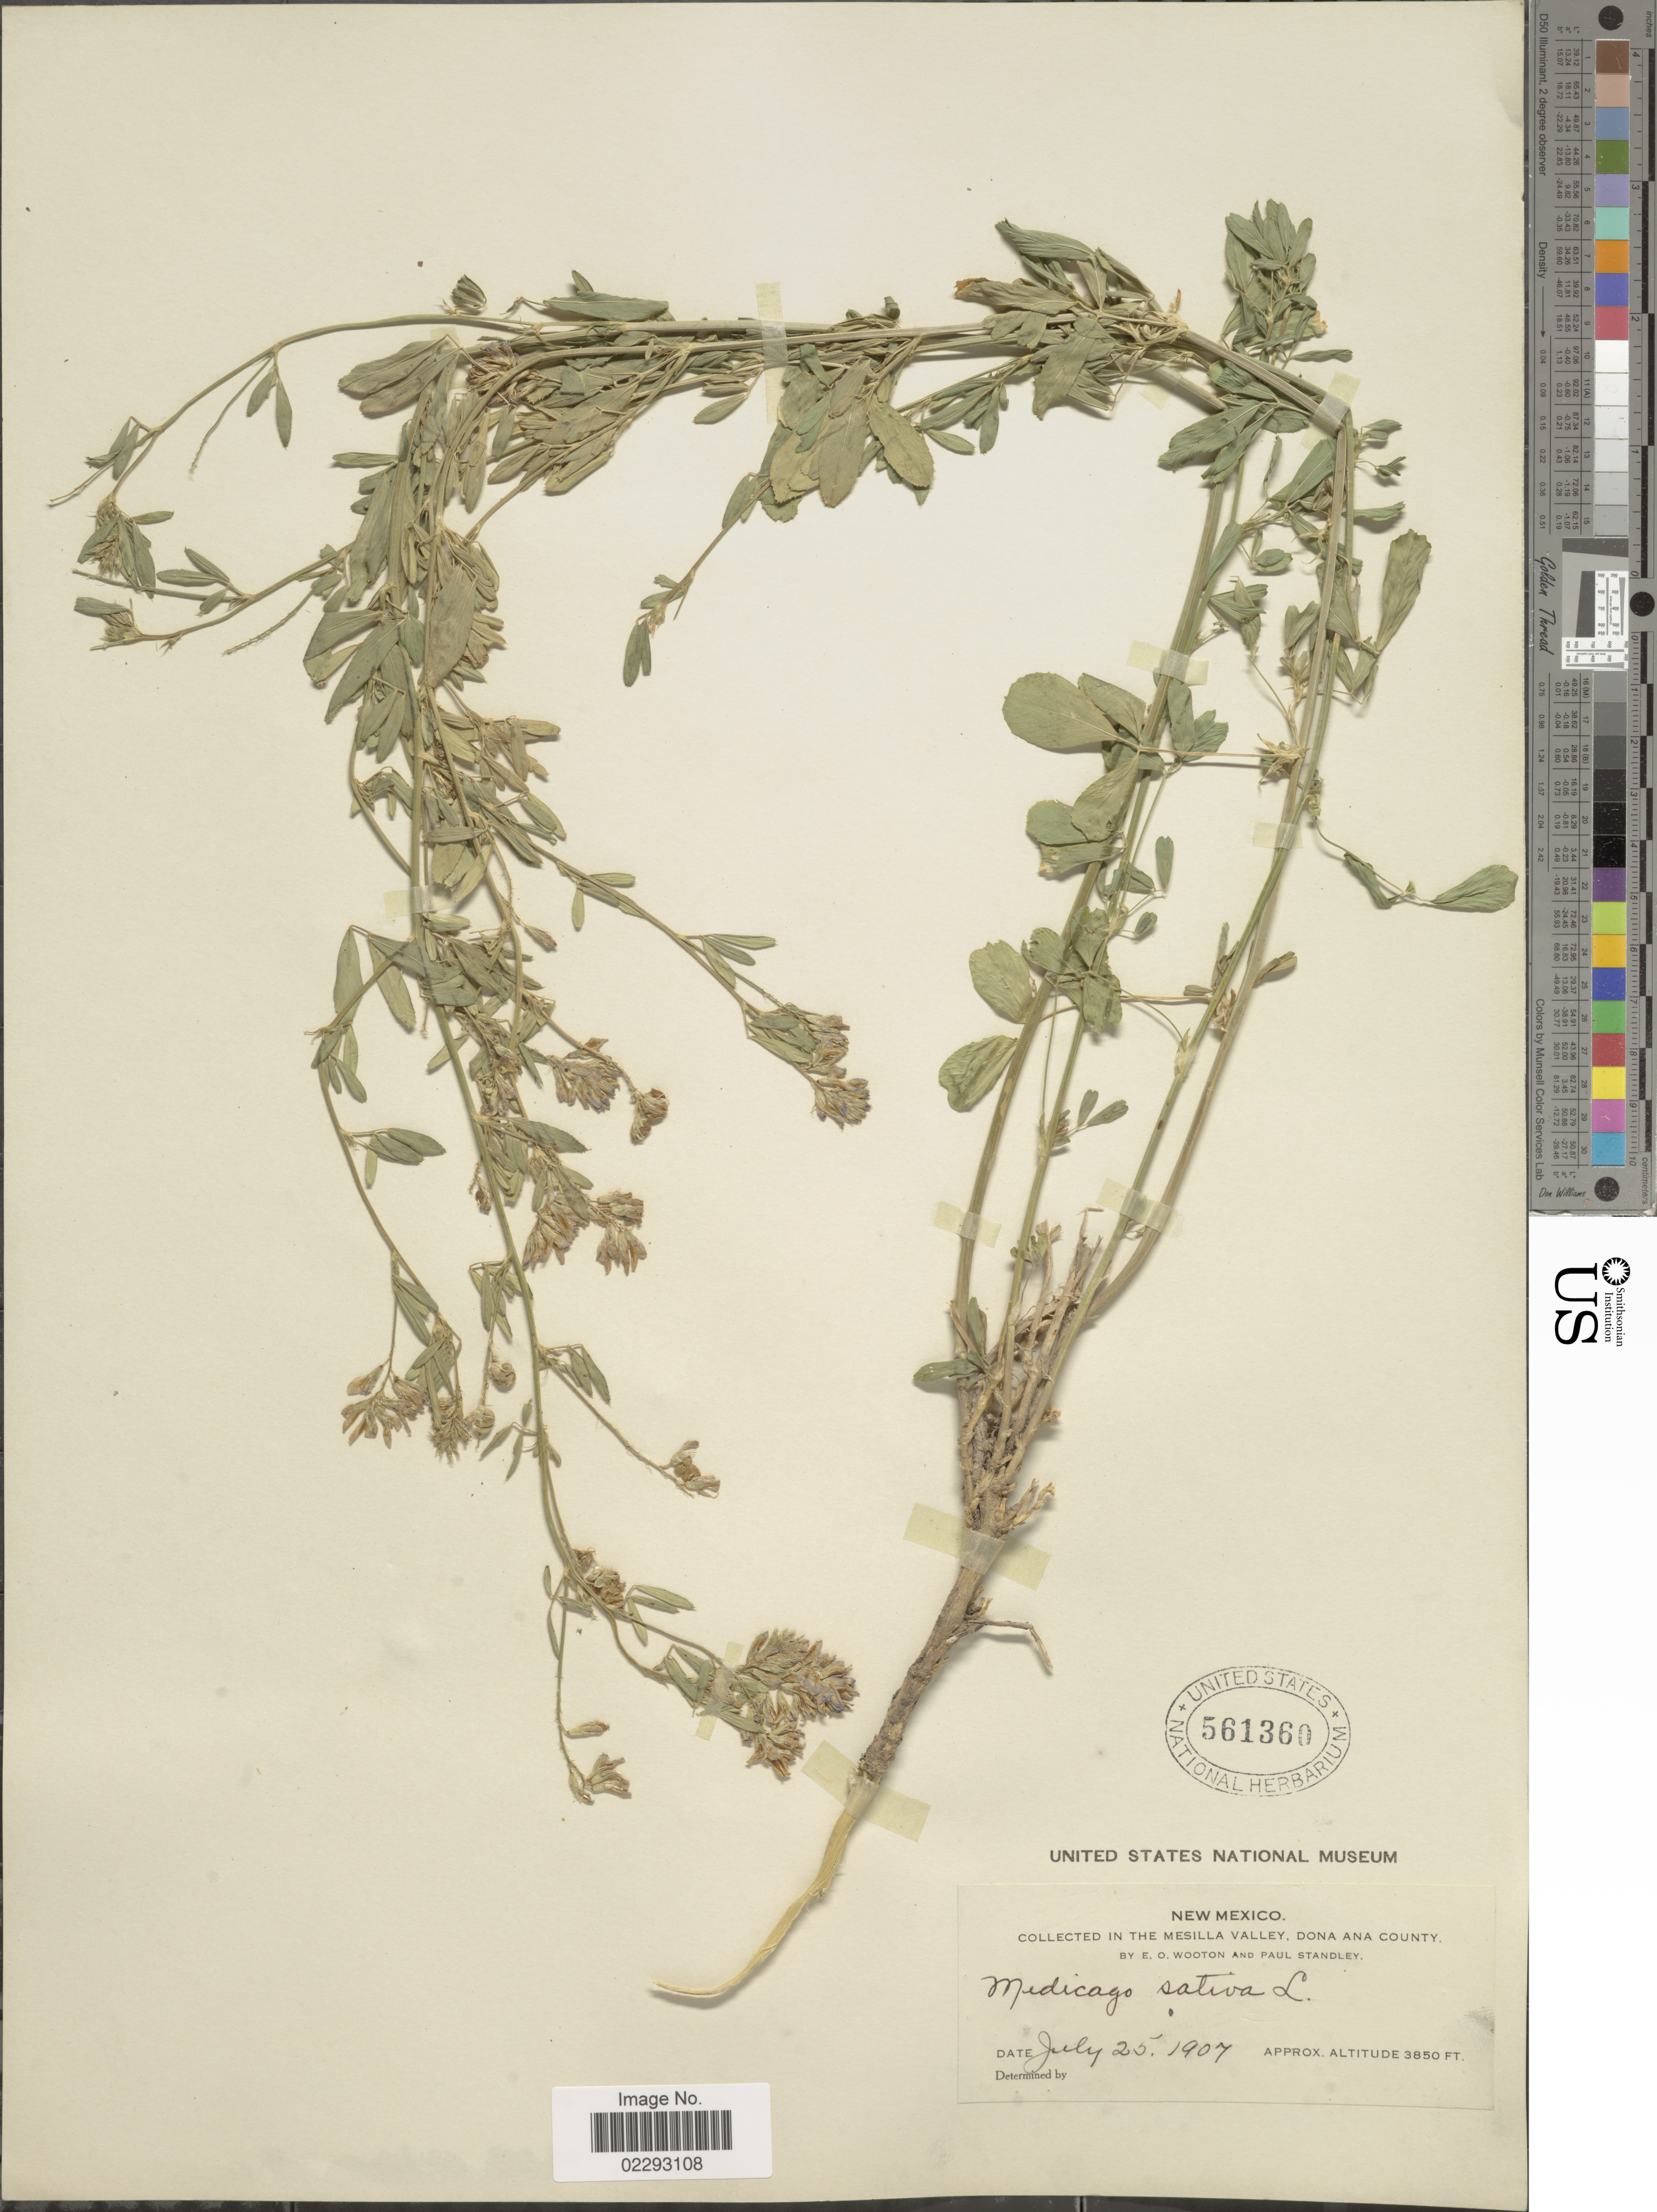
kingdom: Plantae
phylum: Tracheophyta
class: Magnoliopsida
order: Fabales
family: Fabaceae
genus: Medicago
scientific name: Medicago sativa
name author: L.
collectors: E. O. Wooton & P. C. Standley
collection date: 1907-07-25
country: United States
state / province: New Mexico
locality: New Mexico, The Mesilla Valley, Dona and County.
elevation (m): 1173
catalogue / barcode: US 561360